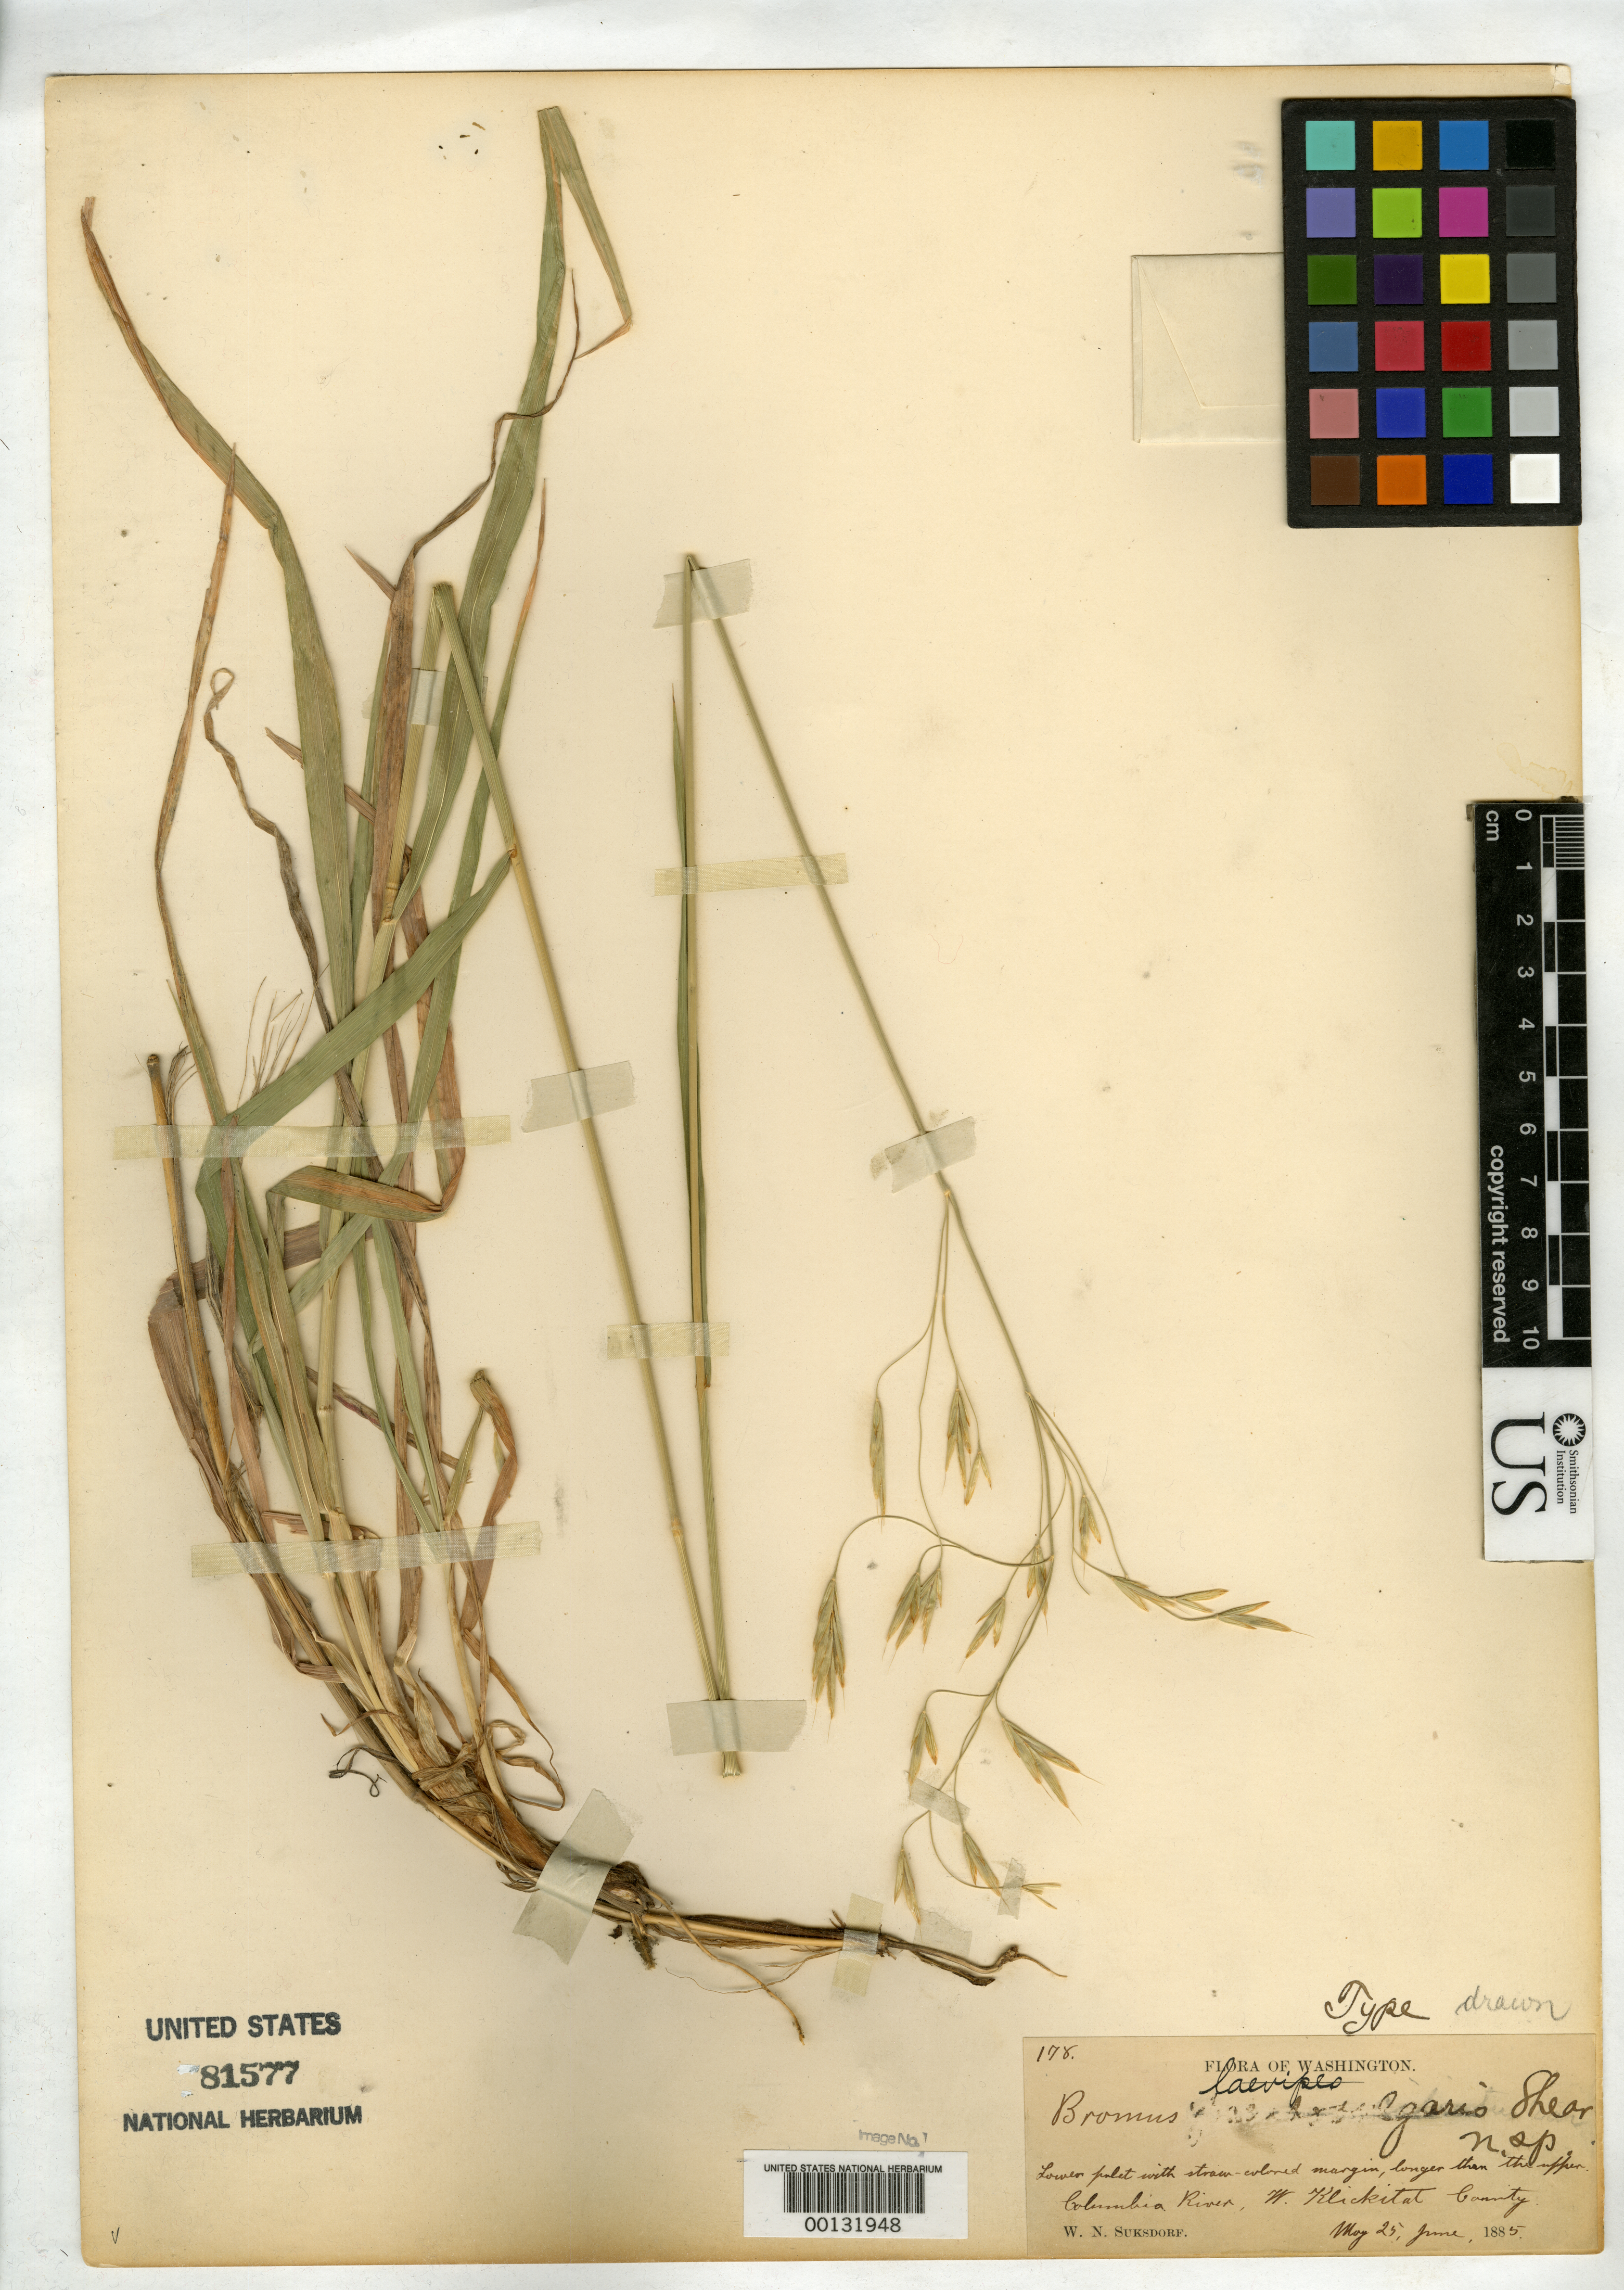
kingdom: Plantae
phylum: Tracheophyta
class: Liliopsida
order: Poales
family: Poaceae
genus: Bromus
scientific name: Bromus laevipes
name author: Shear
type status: Isotype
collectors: W. N. Suksdorf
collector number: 178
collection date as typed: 25 May 1885 to -- Jun 1885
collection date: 1885-05-25/1885-06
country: United States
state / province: Washington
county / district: Klickitat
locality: Columbia River.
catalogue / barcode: US 81577